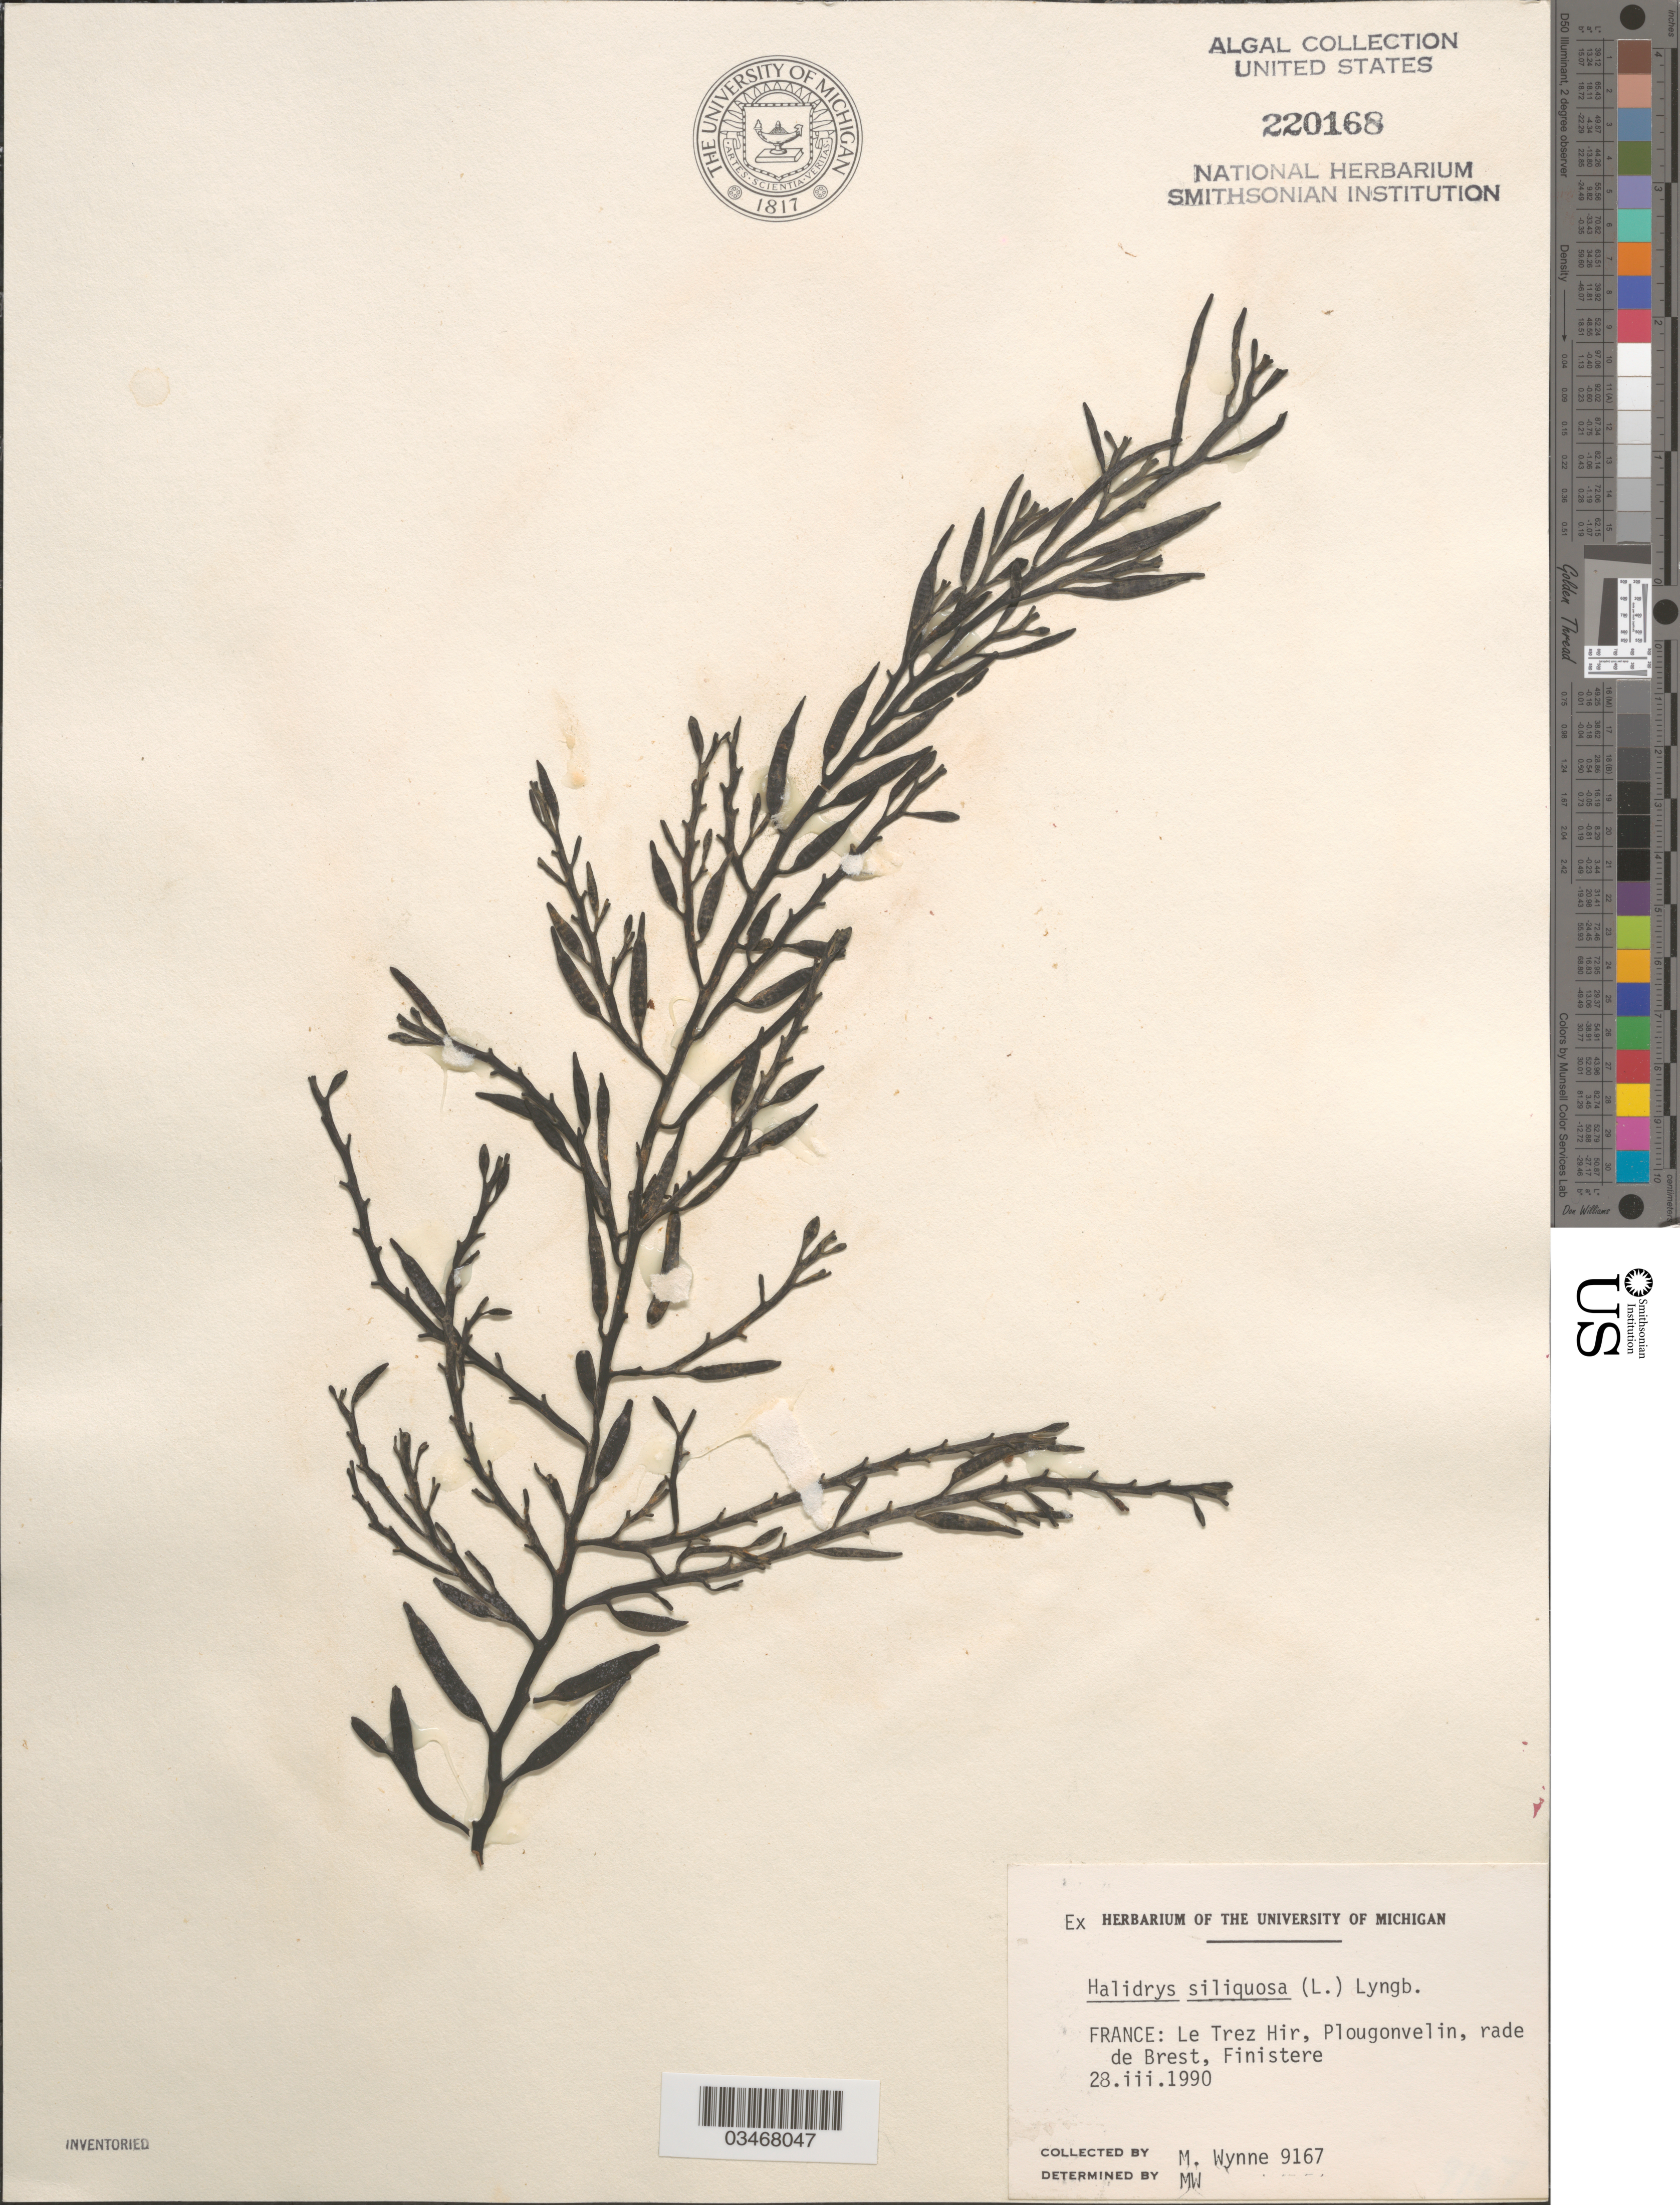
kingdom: Chromista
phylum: Ochrophyta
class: Phaeophyceae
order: Fucales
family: Sargassaceae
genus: Halidrys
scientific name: Halidrys siliquosa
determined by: Wynne, M. J.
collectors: M.J. Wynne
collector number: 9167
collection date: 1990-03-20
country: France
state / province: Bretagne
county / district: Finistère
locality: Le Trez Hir, Plougonvelin, rade de Brest.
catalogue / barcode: US 220168